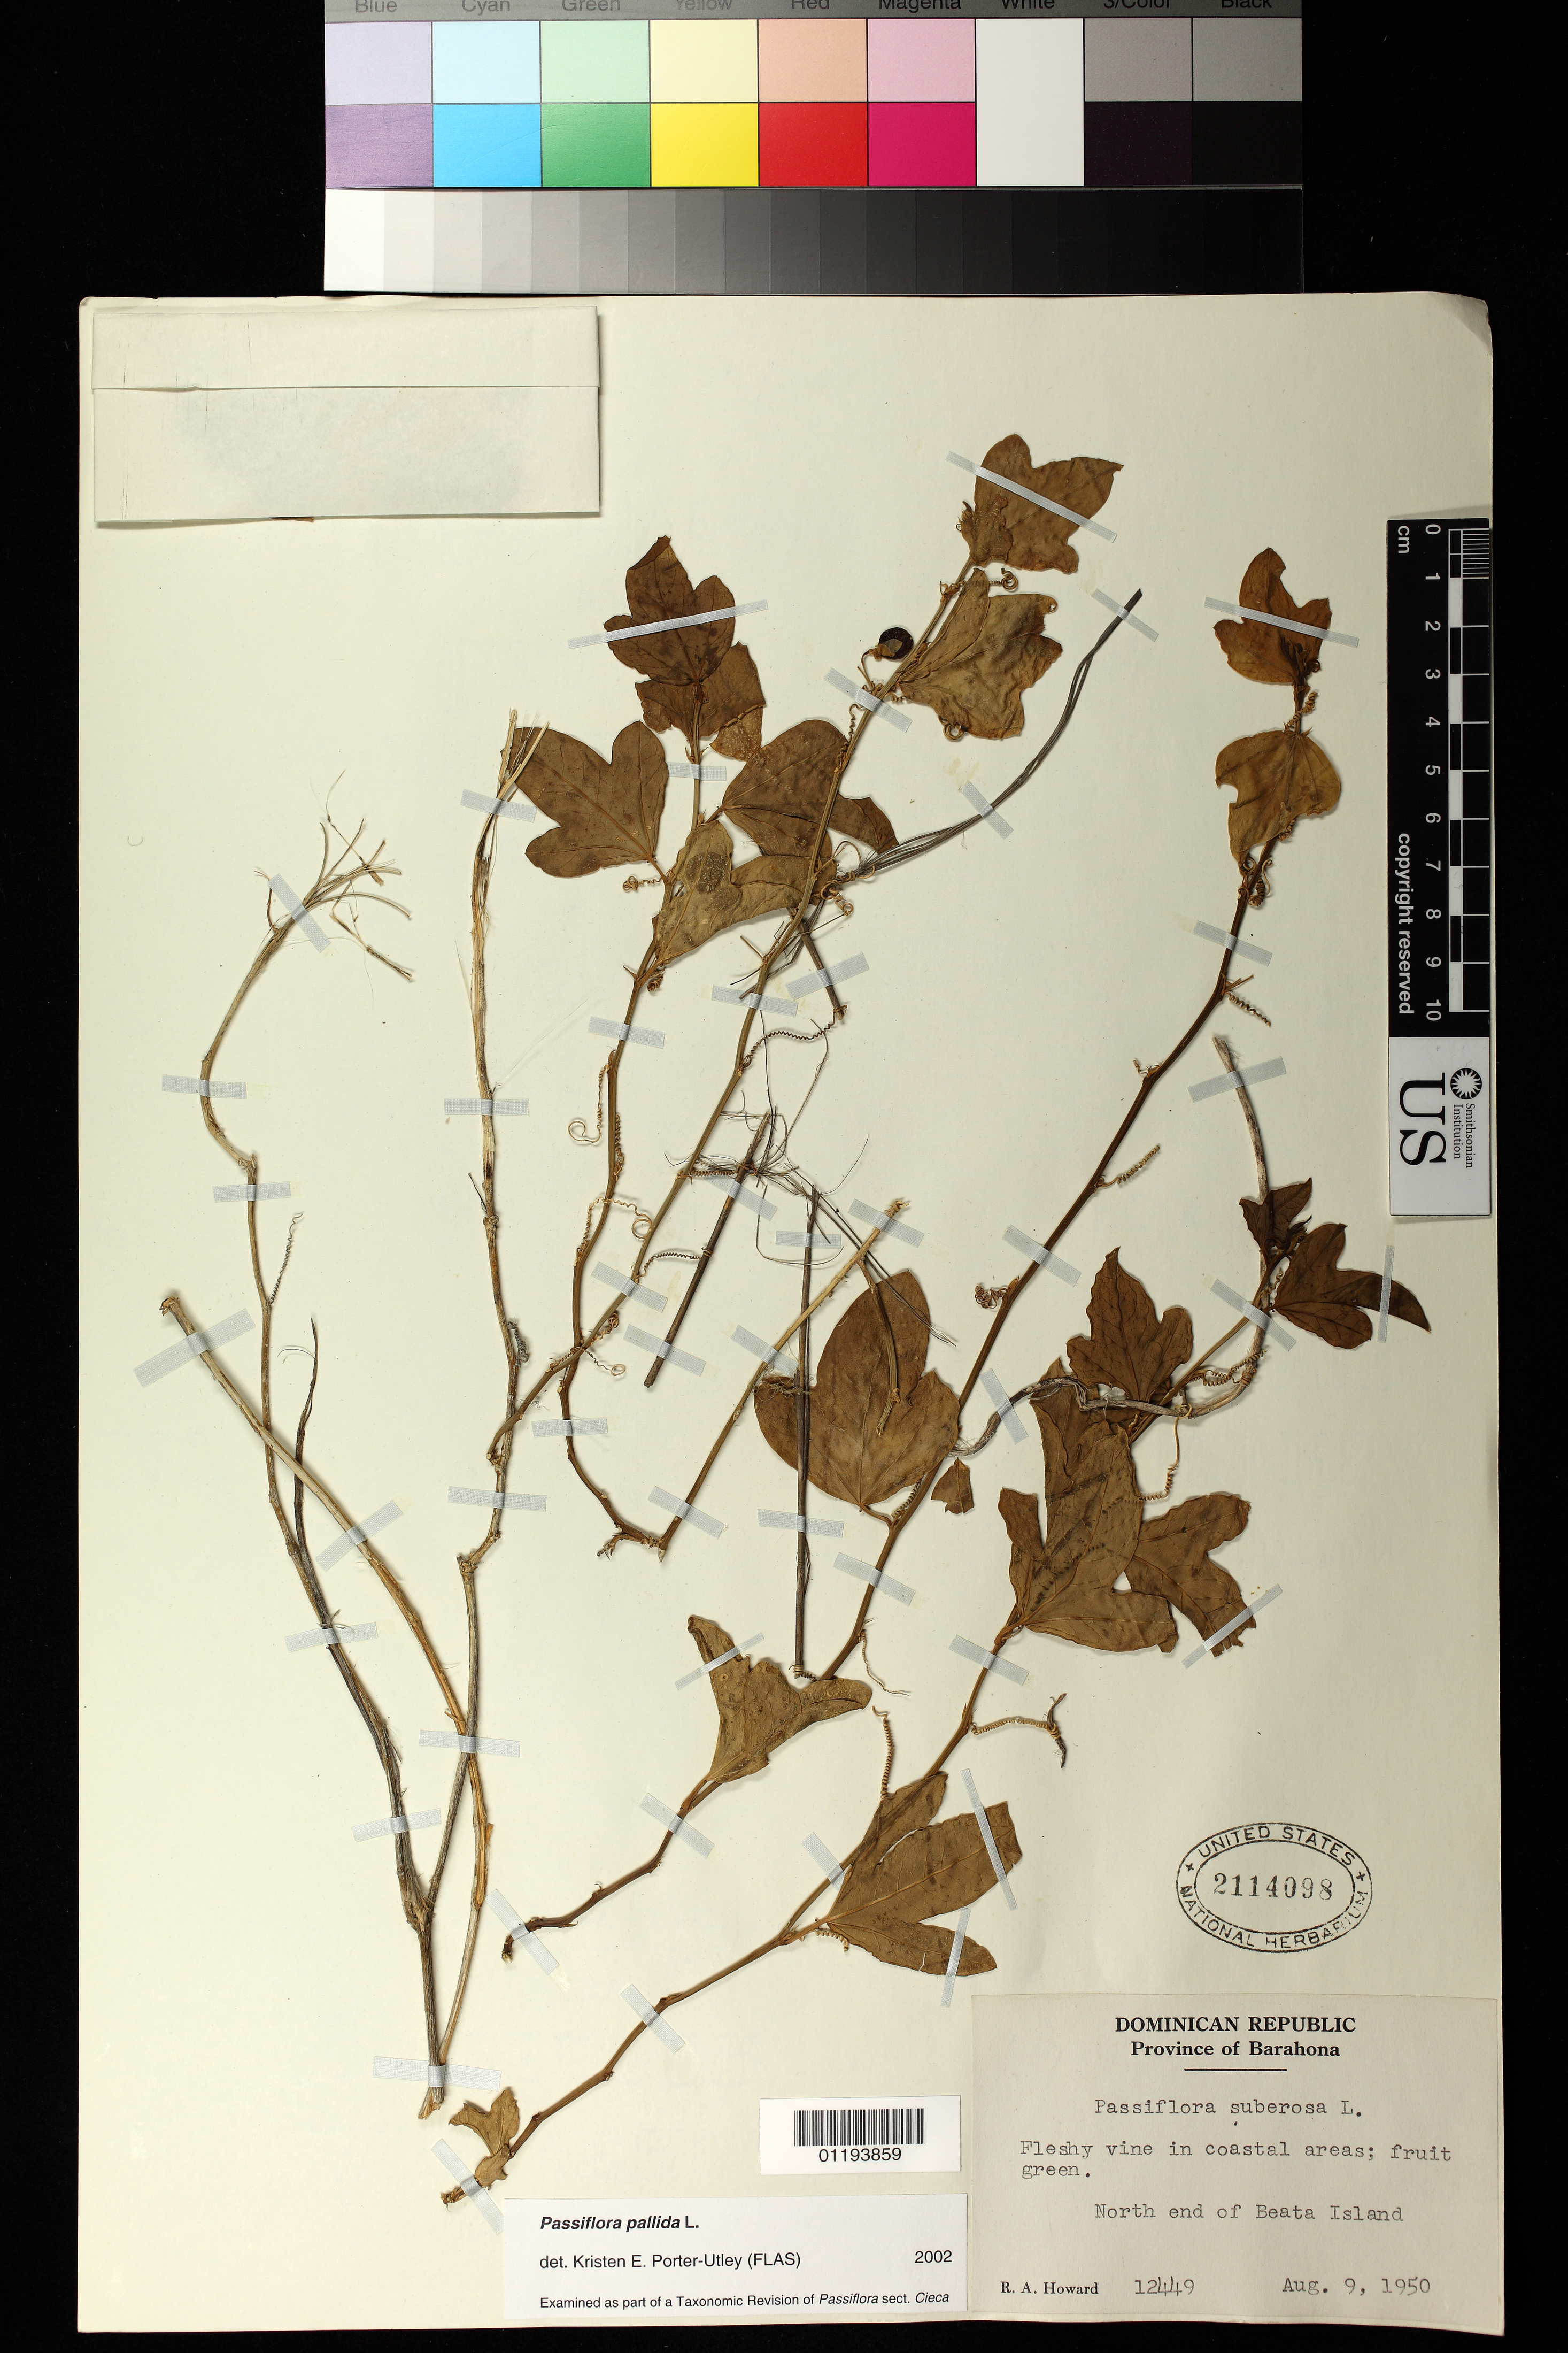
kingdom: Plantae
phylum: Tracheophyta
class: Magnoliopsida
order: Malpighiales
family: Passifloraceae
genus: Passiflora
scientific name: Passiflora pallida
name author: L.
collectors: R. A. Howard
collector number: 12449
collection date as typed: Aug 9 1950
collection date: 1950-08-09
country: Dominican Republic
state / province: Pedernales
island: Hispaniola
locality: North end of Beata Island, Province of Barahona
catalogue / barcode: US 2114098